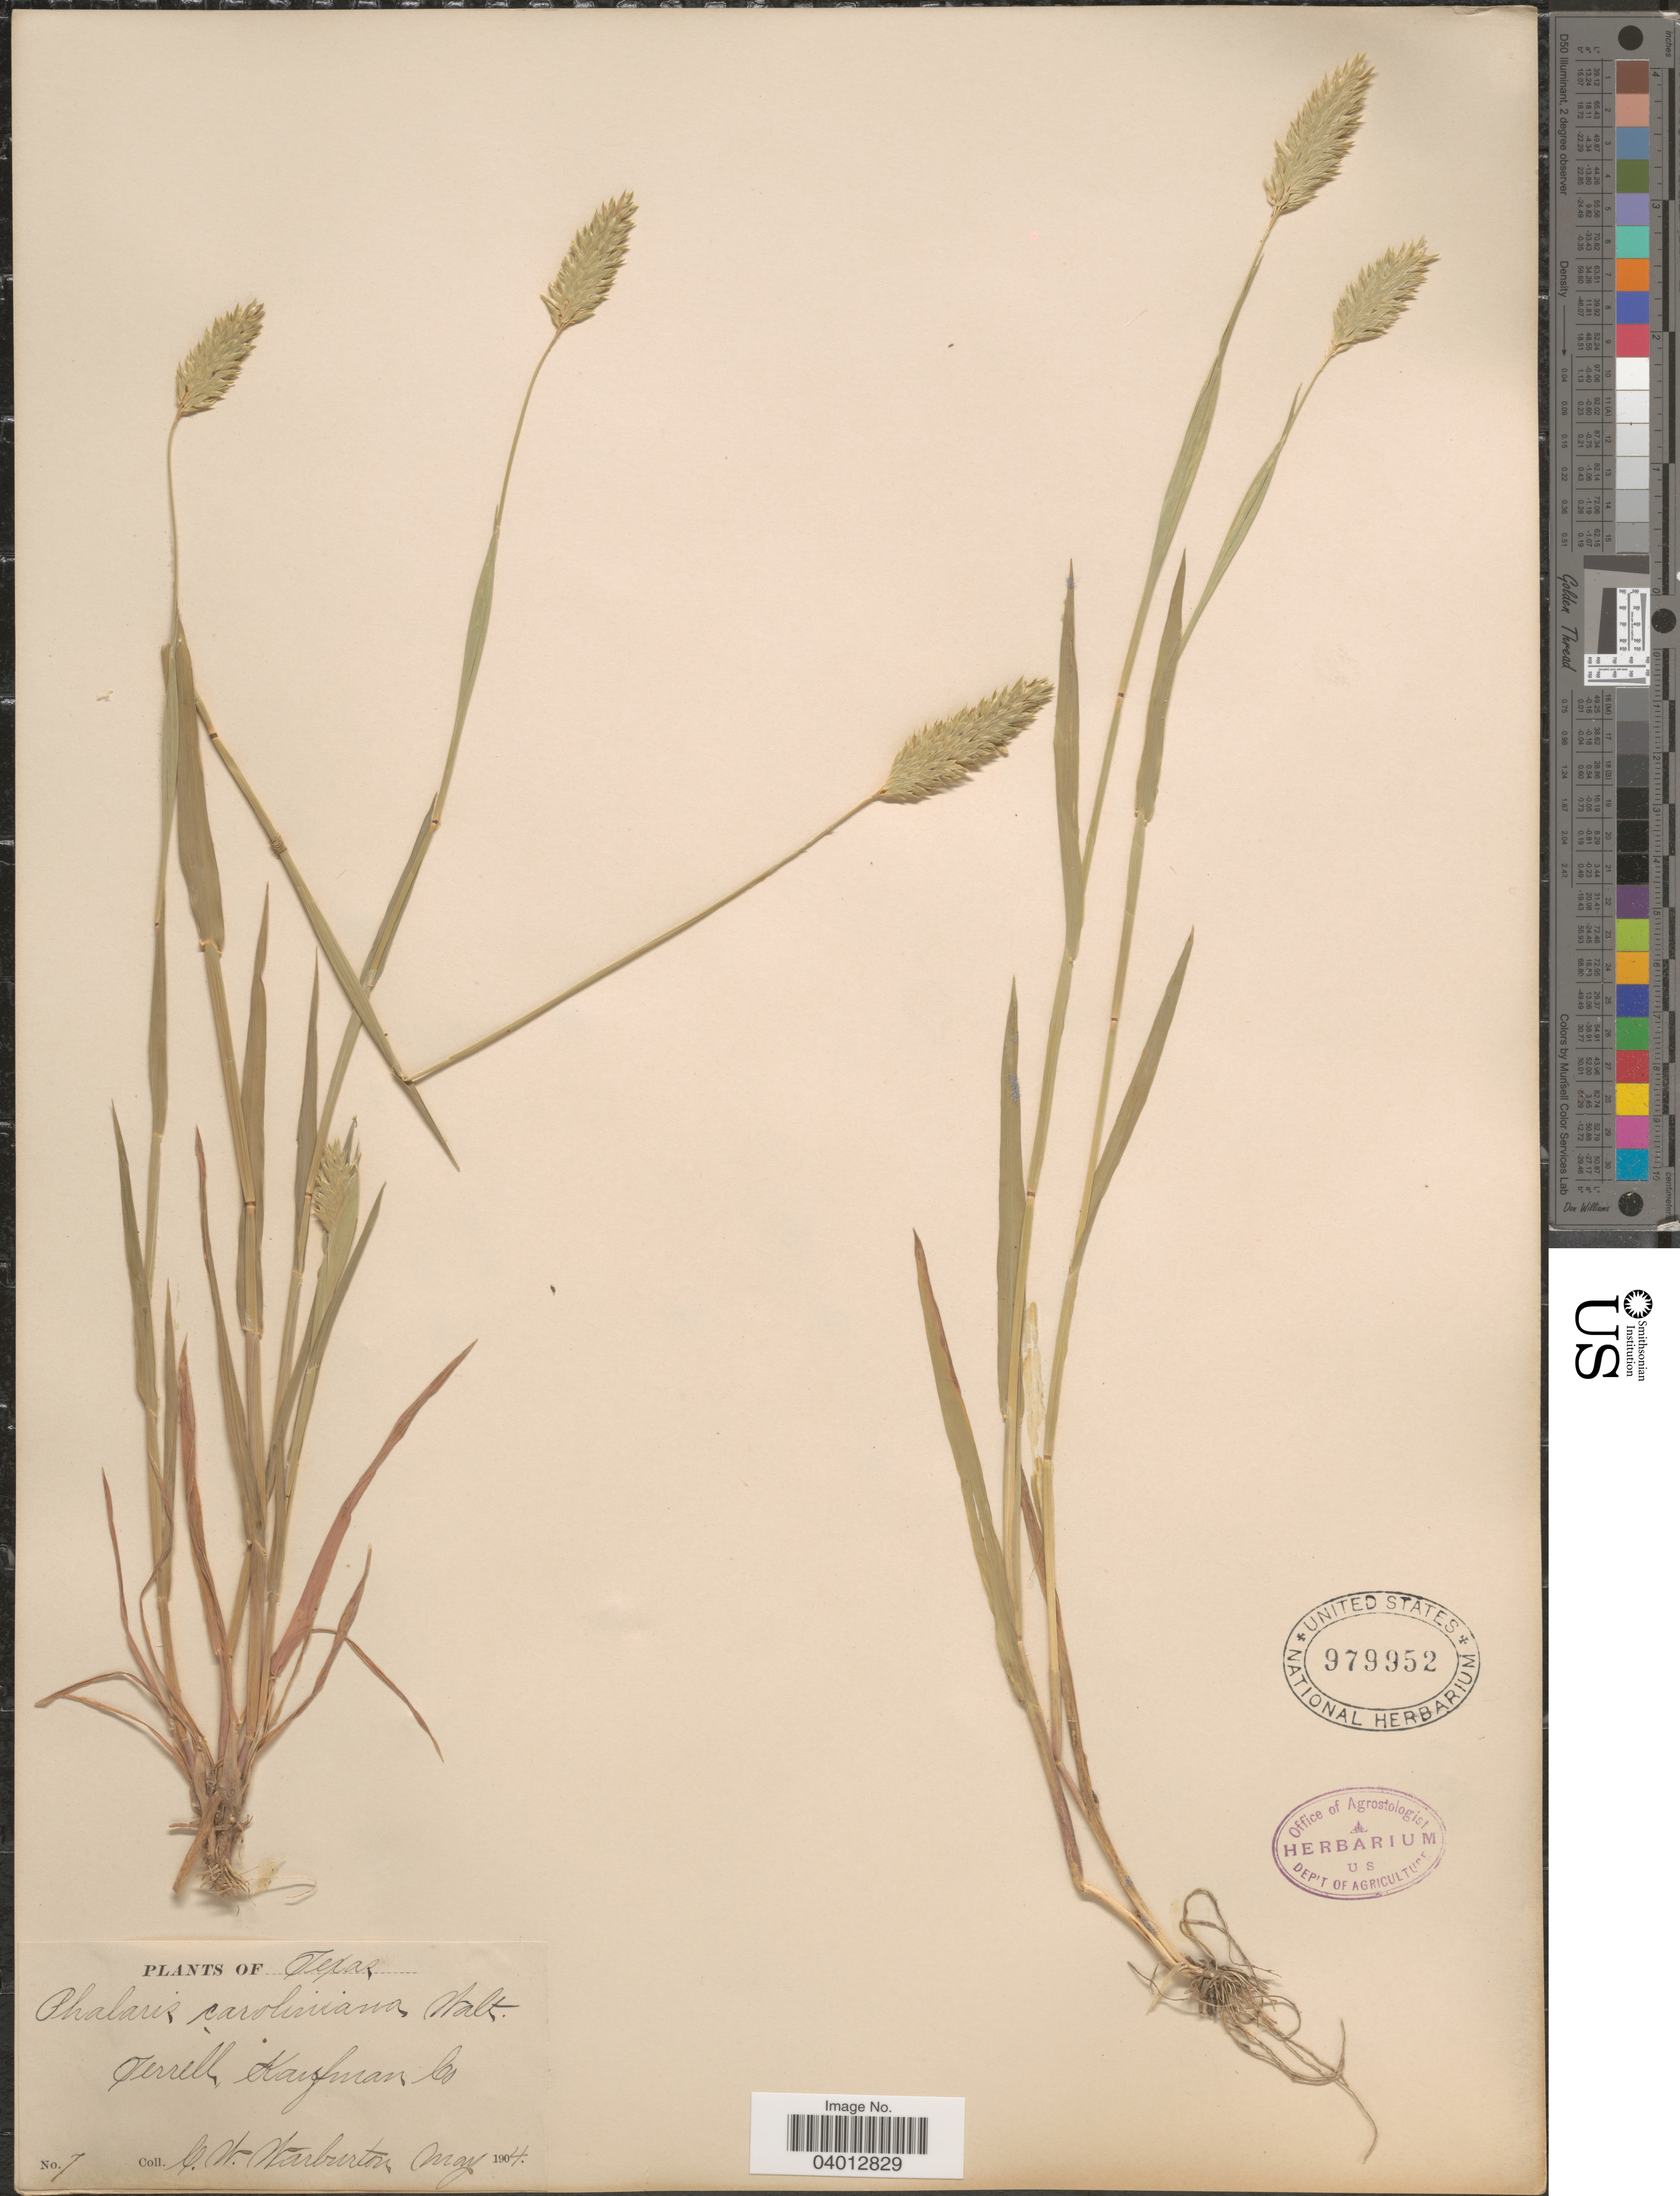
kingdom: Plantae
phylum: Tracheophyta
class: Liliopsida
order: Poales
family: Poaceae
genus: Phalaris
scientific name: Phalaris caroliniana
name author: Walter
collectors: C. Warburton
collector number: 7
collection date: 1904-05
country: United States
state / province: Texas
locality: Terrell, Kaufman Co.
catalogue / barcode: US 979952